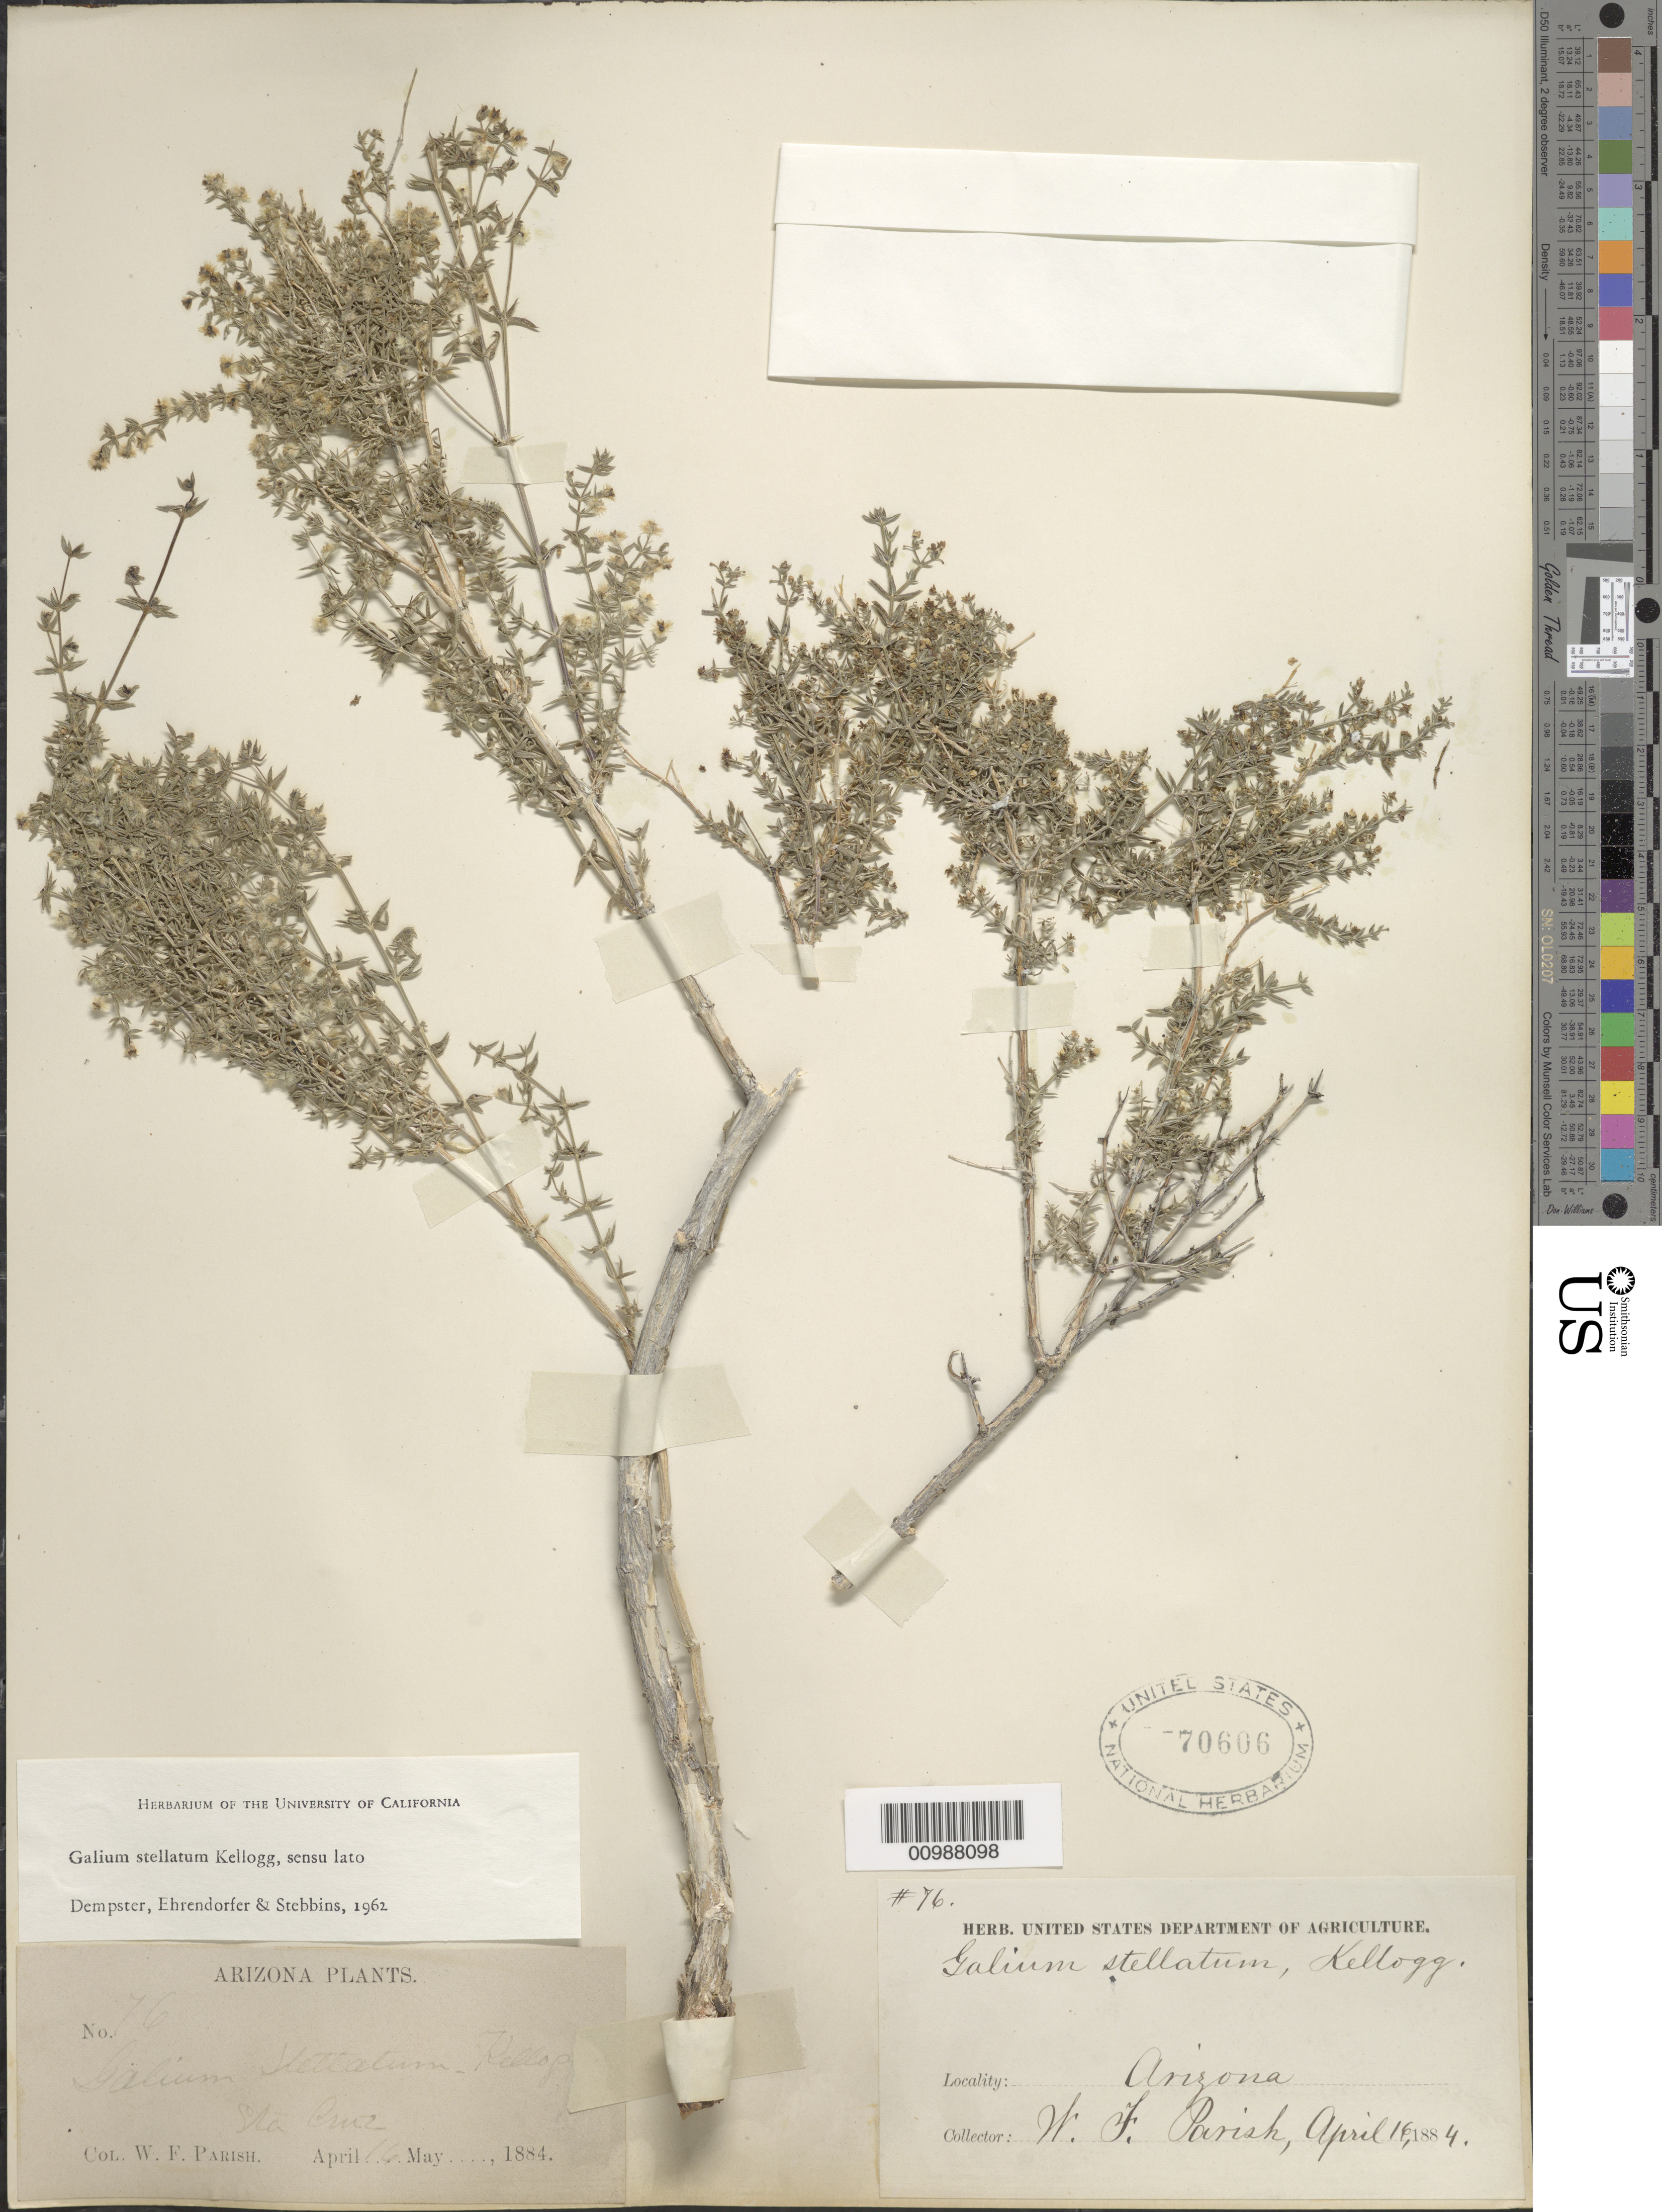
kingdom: Plantae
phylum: Tracheophyta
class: Magnoliopsida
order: Gentianales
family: Rubiaceae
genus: Galium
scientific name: Galium stellatum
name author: Kellogg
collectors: W. F. Parish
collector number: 76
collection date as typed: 16 Apr 1884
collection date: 1884-04-16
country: United States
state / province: Arizona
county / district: Santa Cruz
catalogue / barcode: US 70606